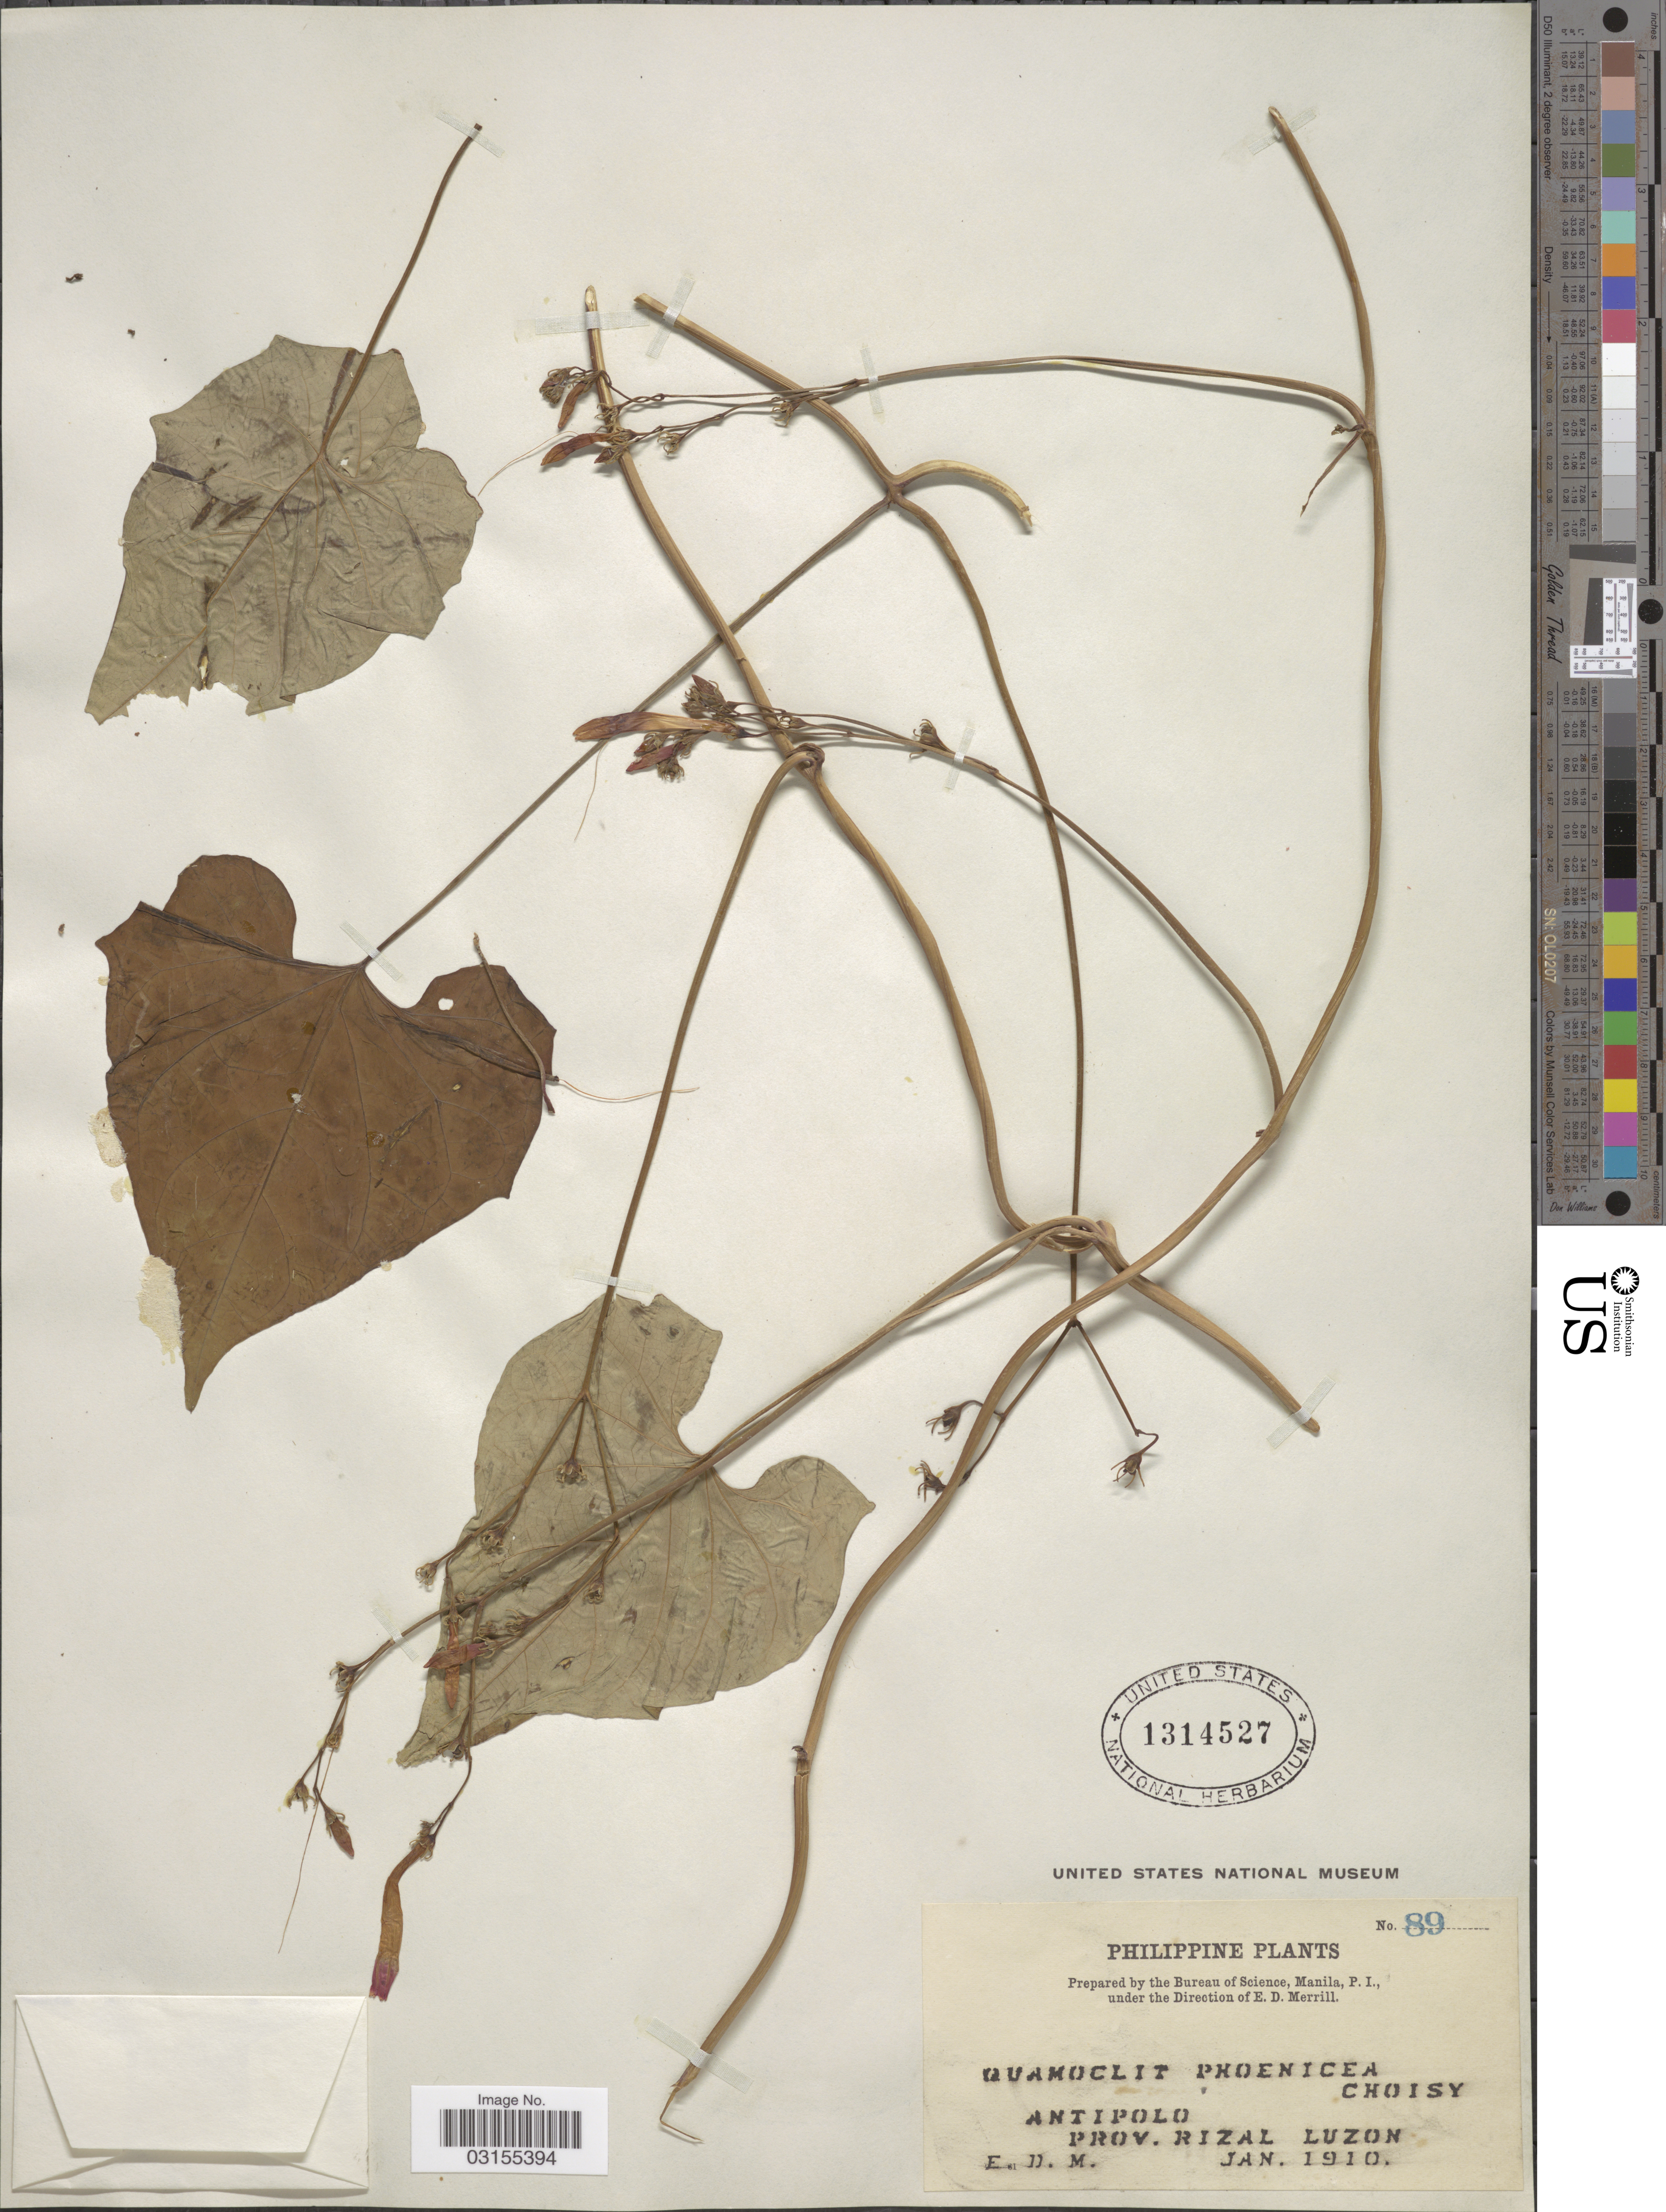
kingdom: Plantae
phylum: Tracheophyta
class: Magnoliopsida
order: Solanales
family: Convolvulaceae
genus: Ipomoea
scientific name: Ipomoea coccinea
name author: L.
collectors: E. D. Merrill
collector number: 89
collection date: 1910-01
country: Philippines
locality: Antipolo, Rizal Province, Luzon.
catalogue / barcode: US 1314527